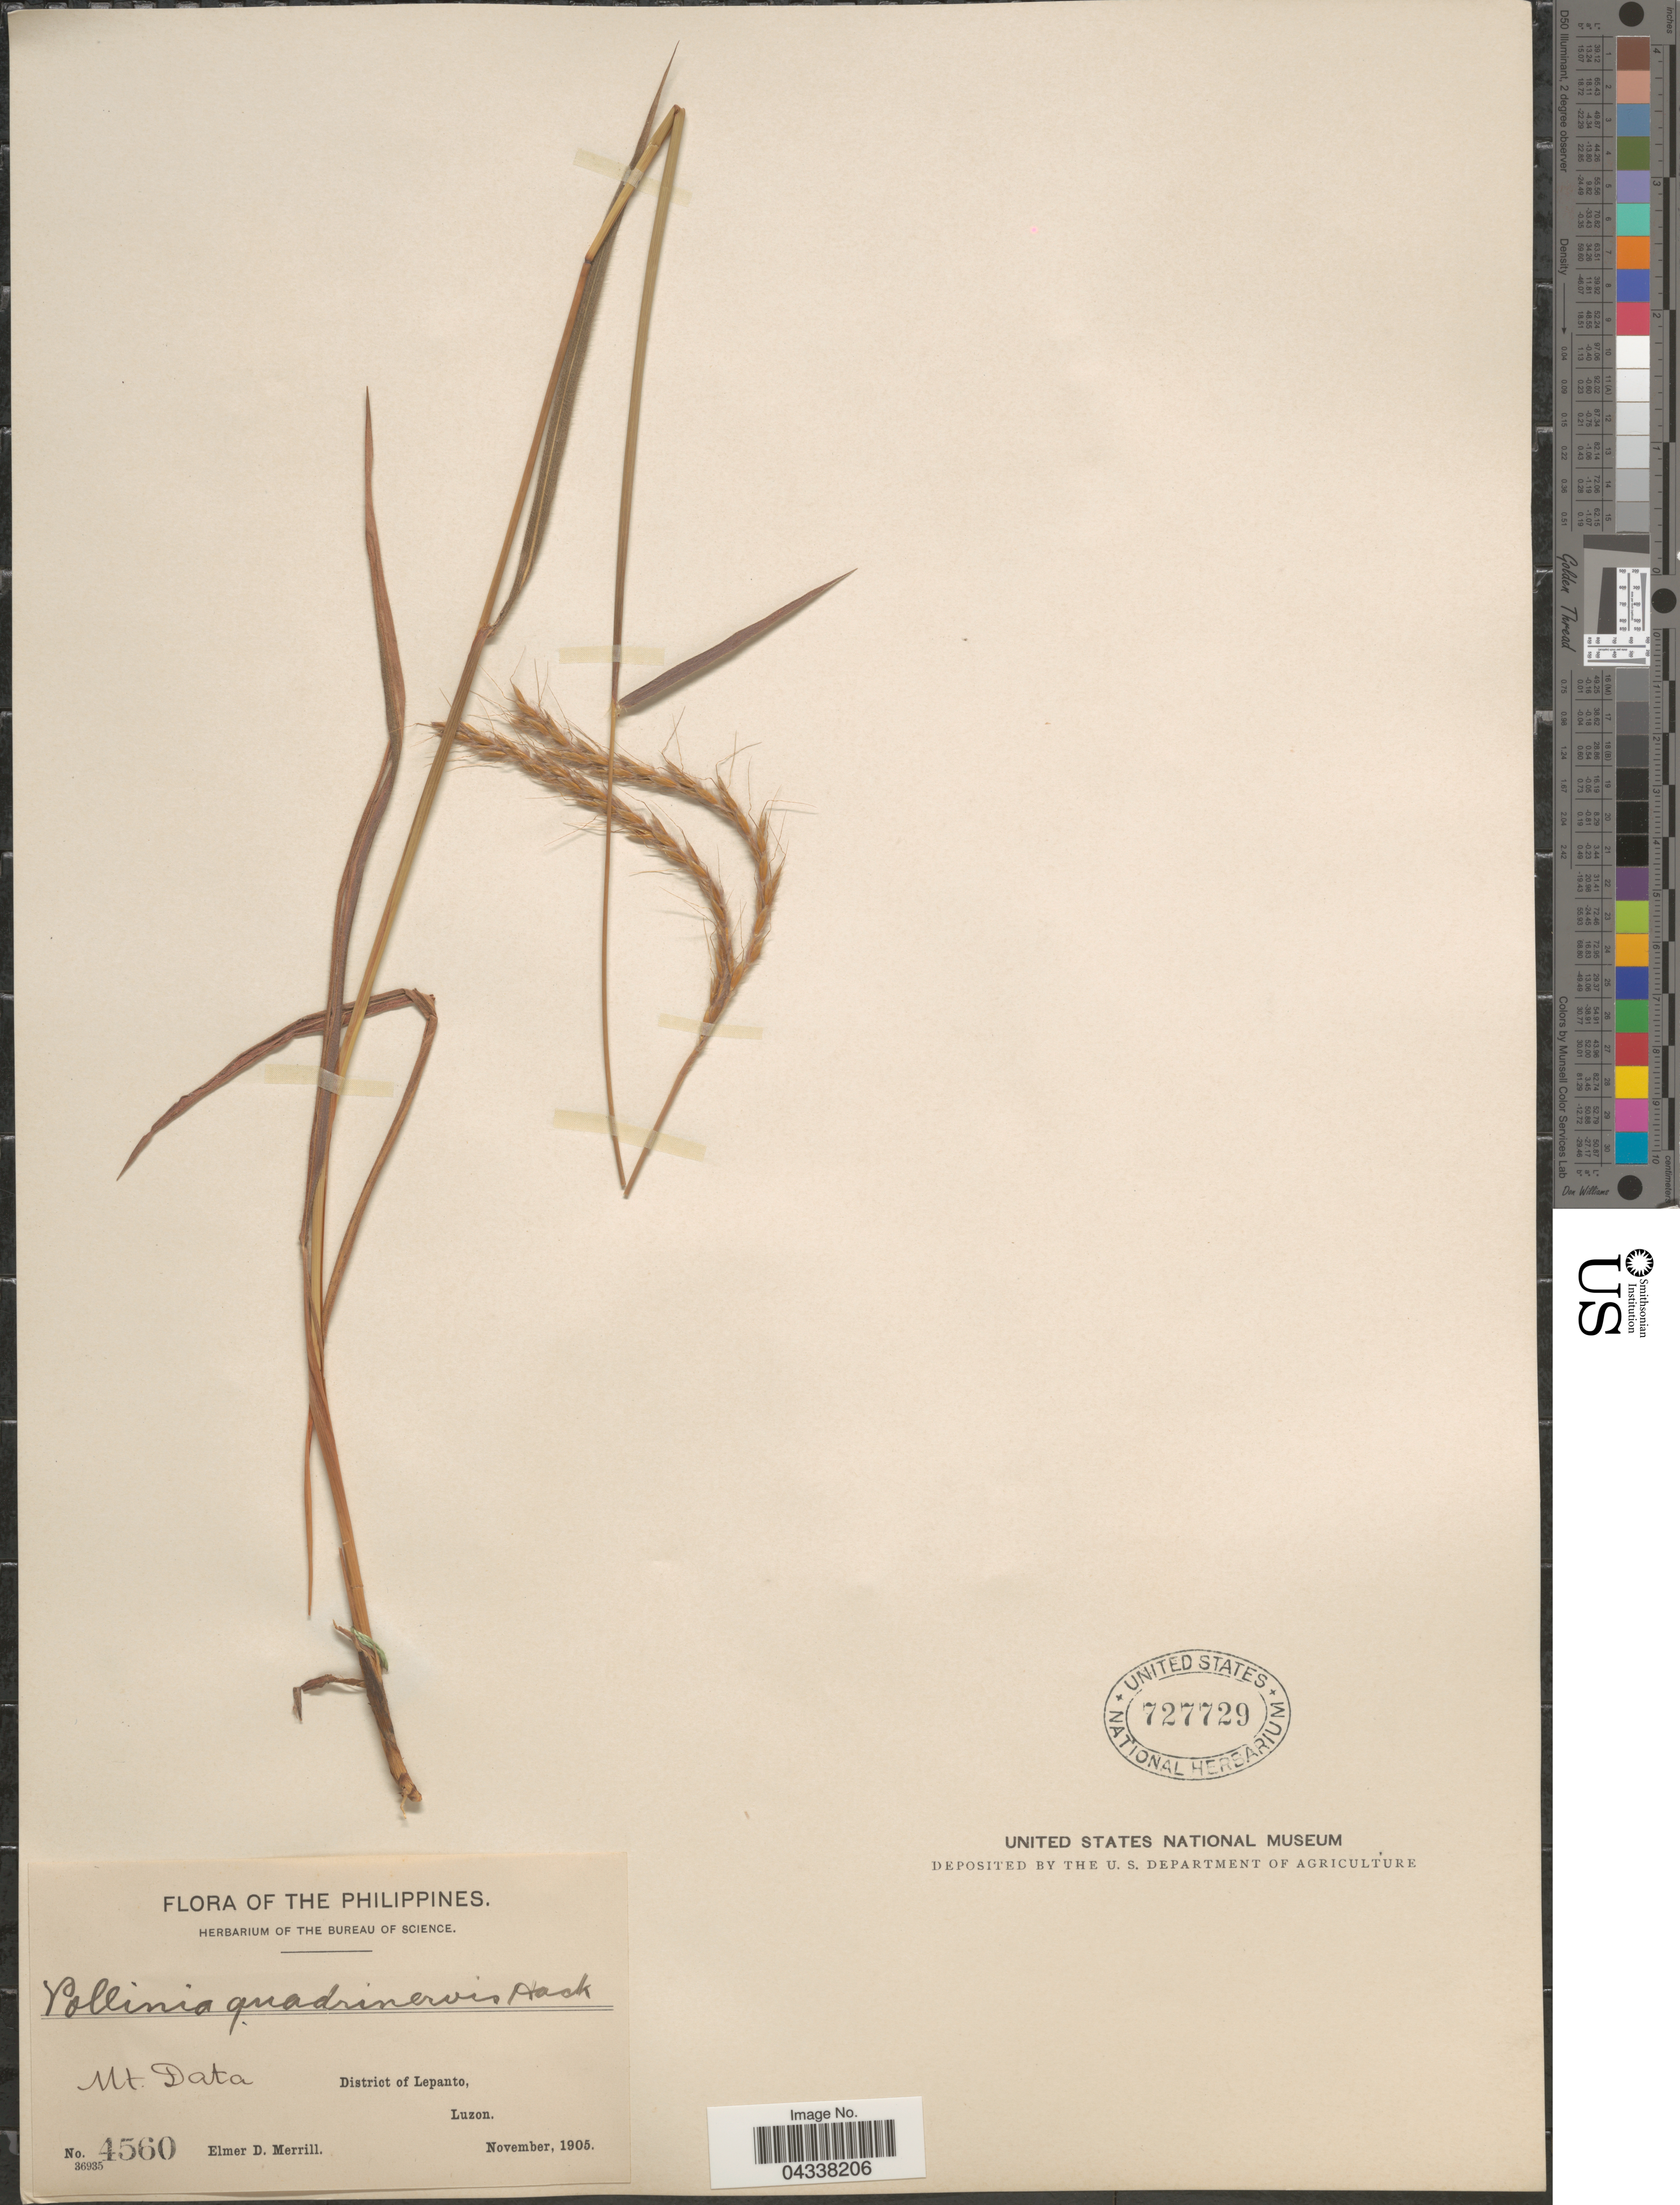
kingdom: Plantae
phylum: Tracheophyta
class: Liliopsida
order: Poales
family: Poaceae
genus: Pseudopogonatherum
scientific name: Pseudopogonatherum quadrinerve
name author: (Hack.) Ohwi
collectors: E. D. Merrill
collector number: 4560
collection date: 1905-11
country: Philippines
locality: Mt. Data. District of Lepanto, Luzon.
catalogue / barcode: US 727729